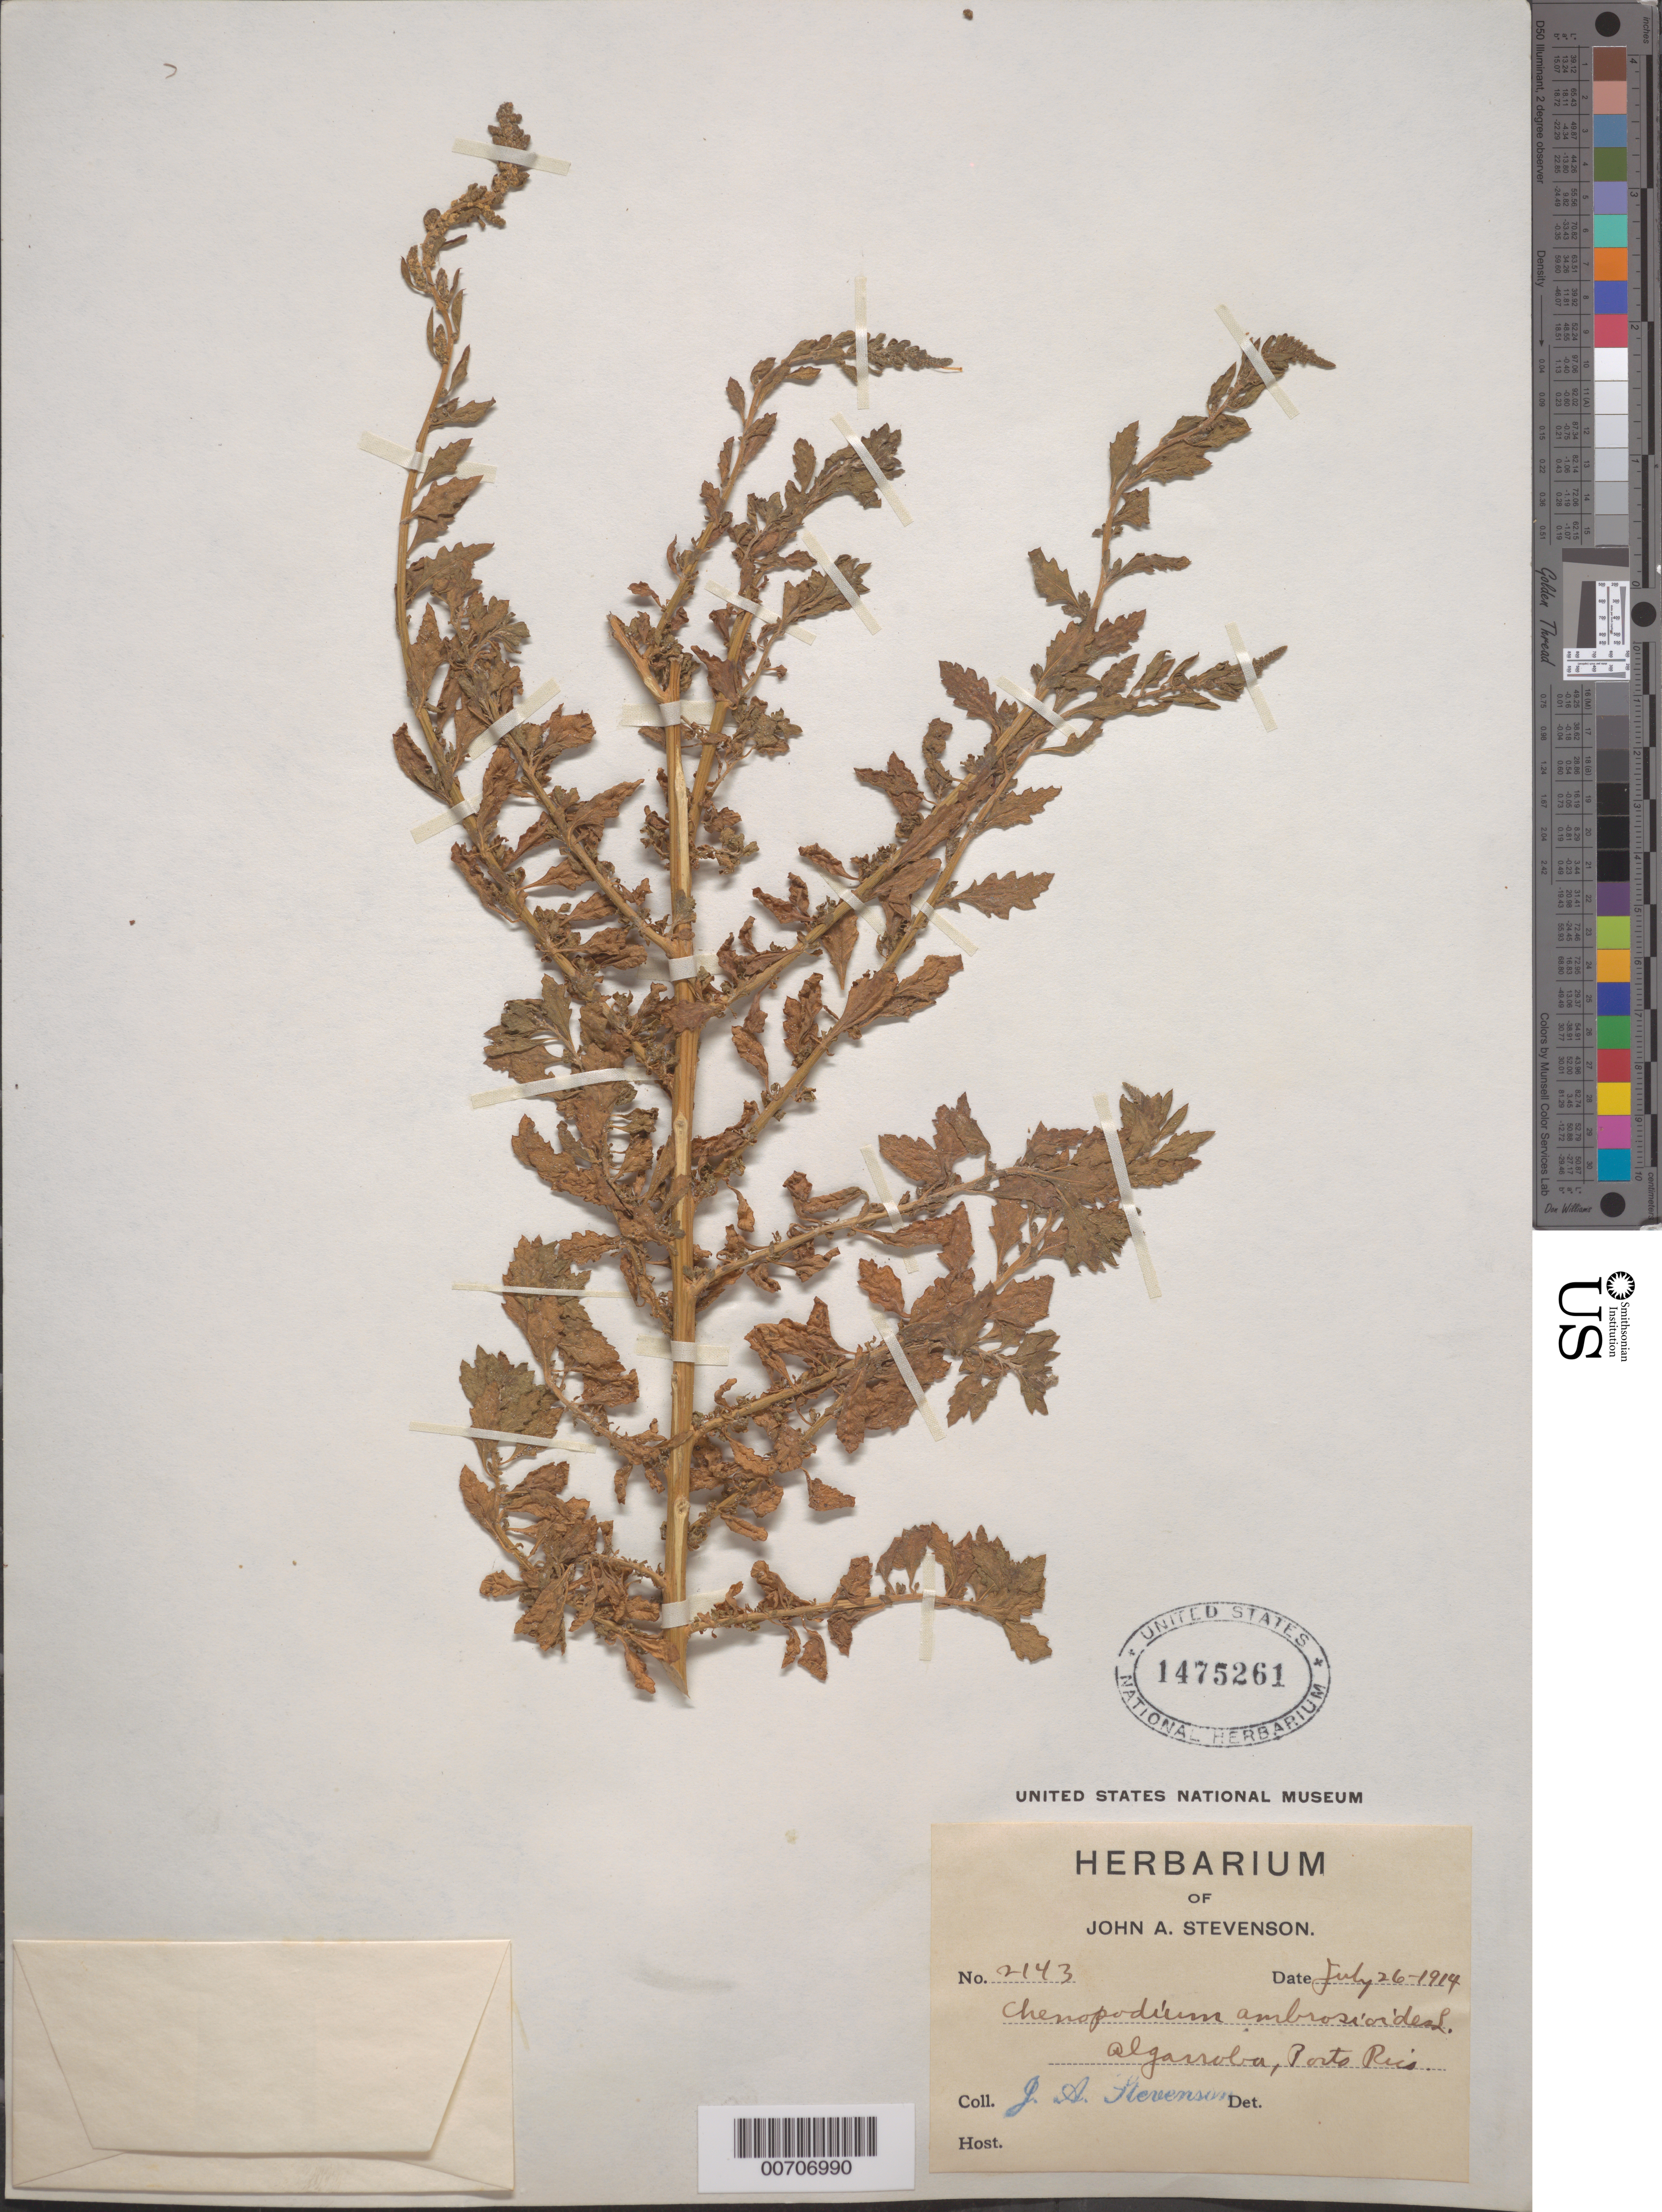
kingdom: Plantae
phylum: Tracheophyta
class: Magnoliopsida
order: Caryophyllales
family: Amaranthaceae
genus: Chenopodium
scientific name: Chenopodium anthelminticum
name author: L.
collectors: J. Stevenson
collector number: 2143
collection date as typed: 26 Jul 1914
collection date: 1914-07-26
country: Puerto Rico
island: Greater Antilles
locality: Alganoba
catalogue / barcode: US 1475261